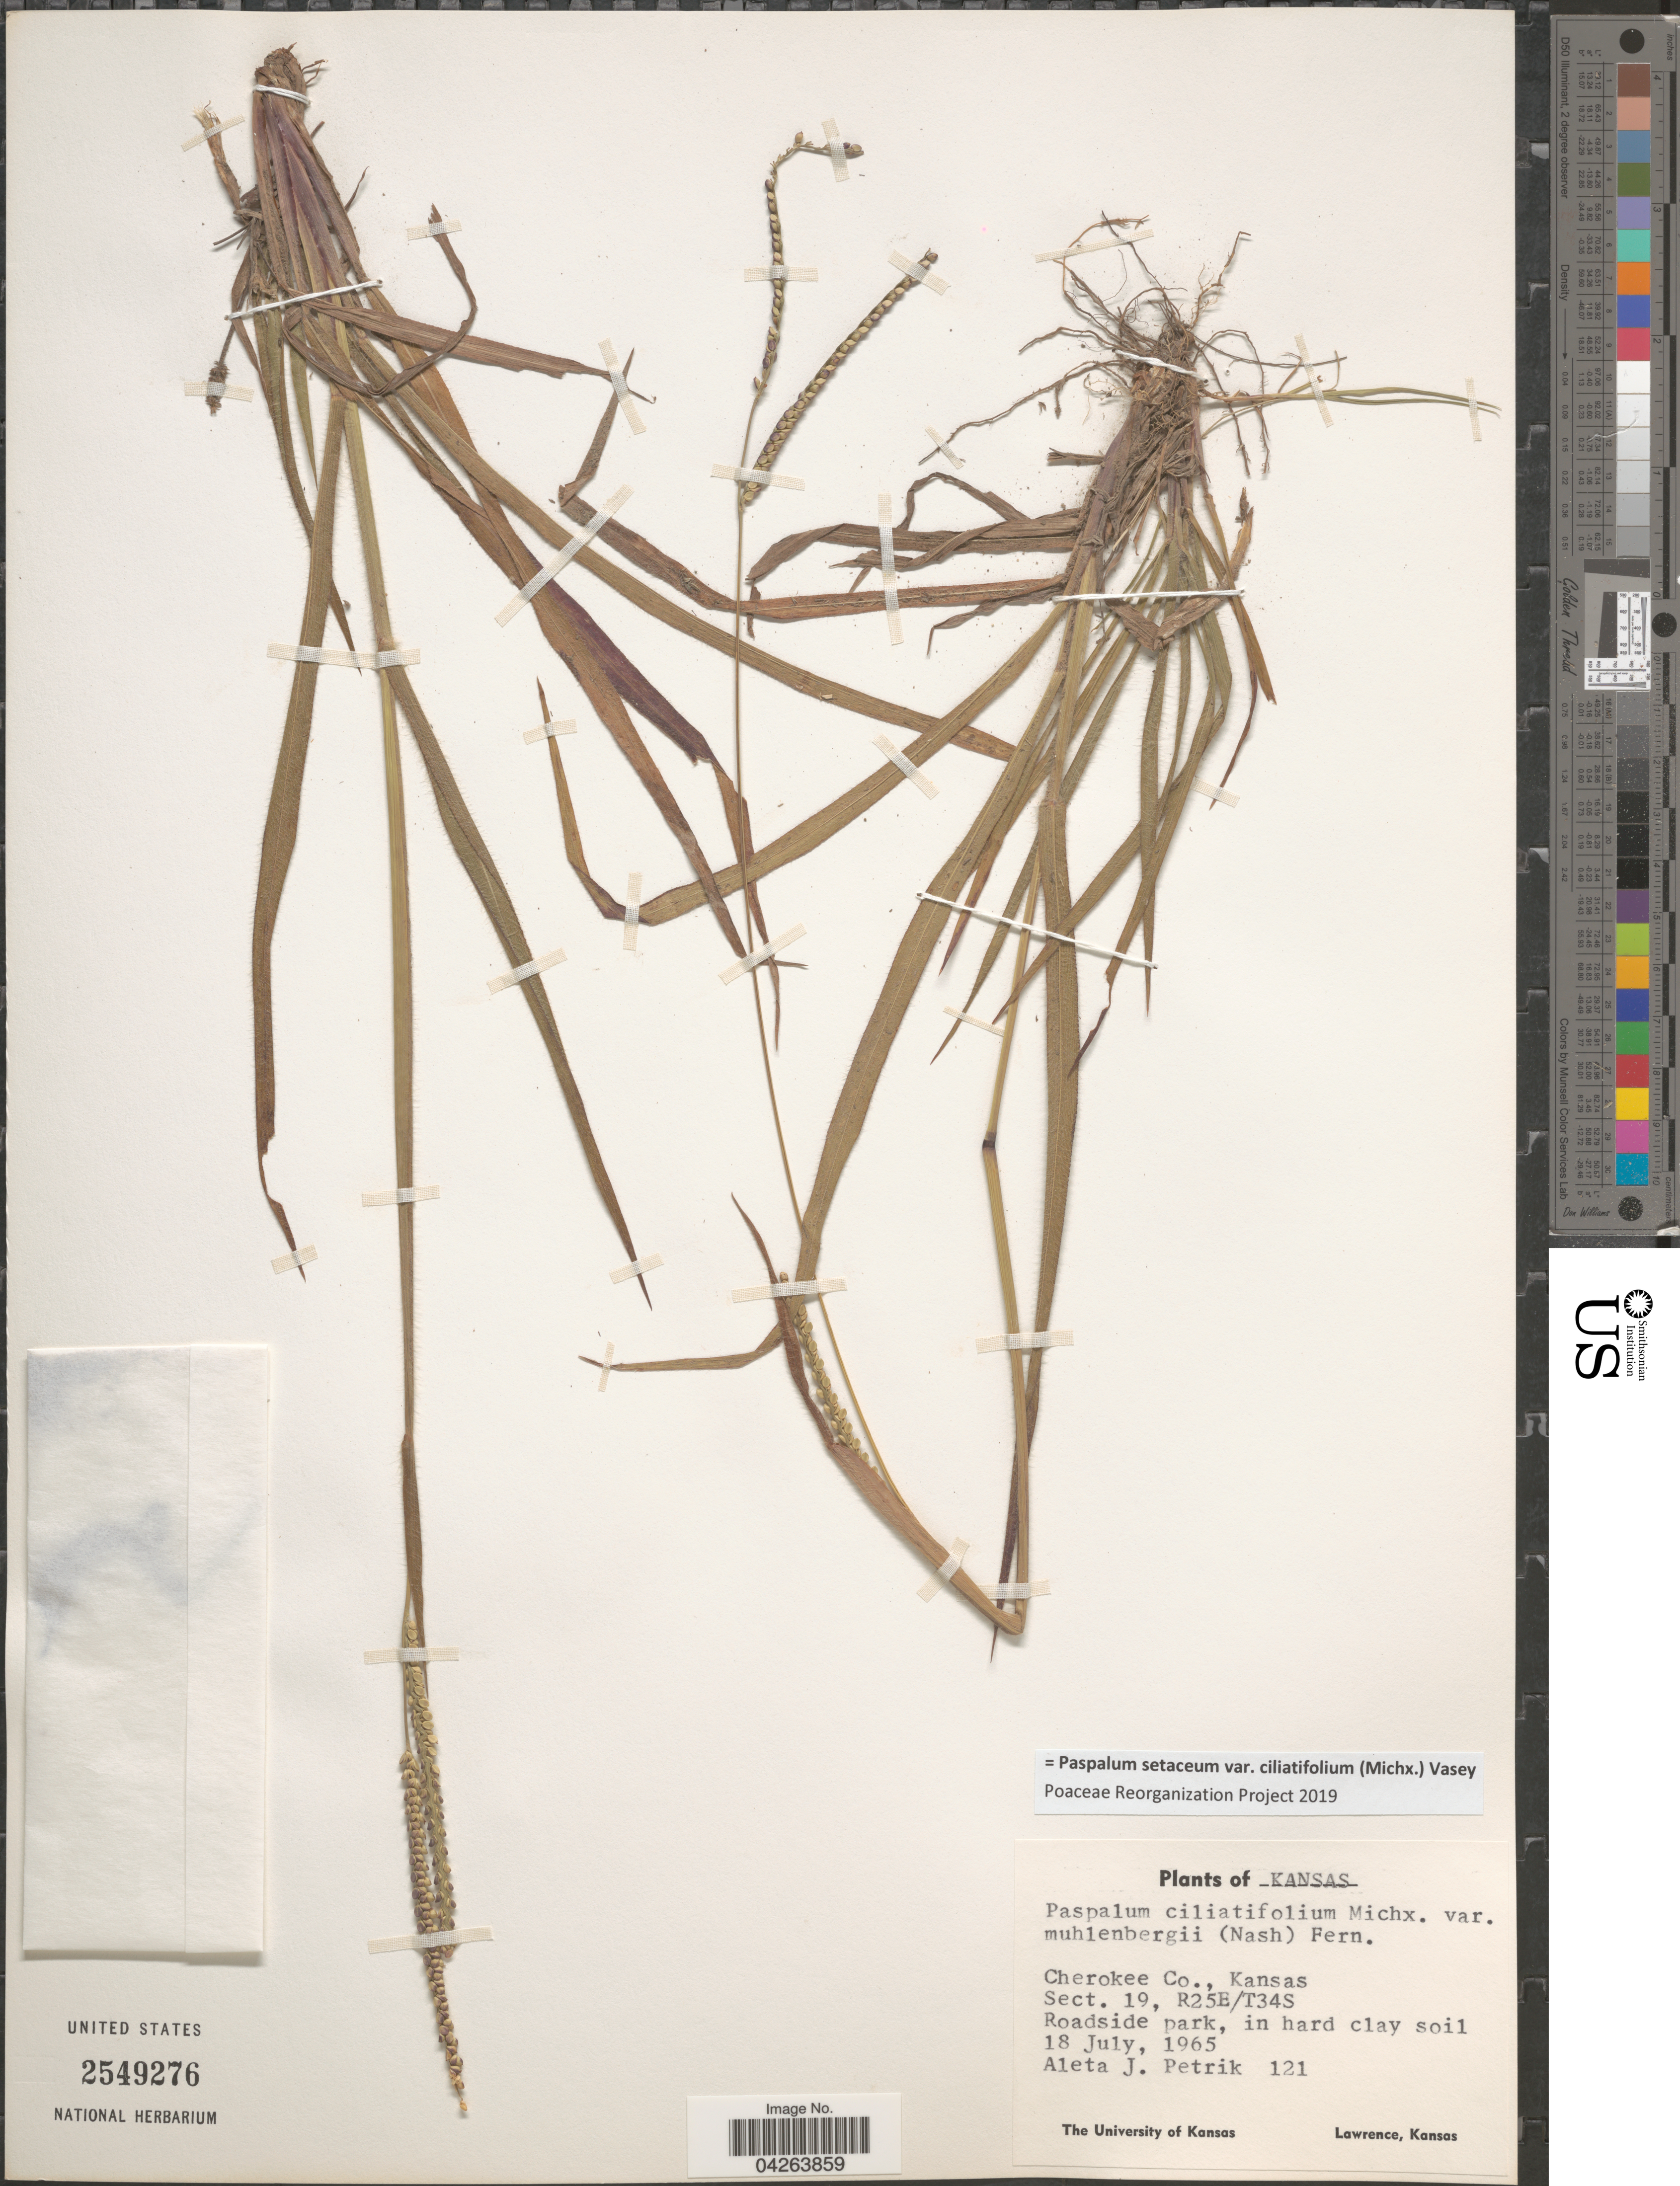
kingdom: Plantae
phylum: Tracheophyta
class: Liliopsida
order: Poales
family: Poaceae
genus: Paspalum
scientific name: Paspalum setaceum var. ciliatifolium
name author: (Michx.) Vasey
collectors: A. Petrik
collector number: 121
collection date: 1965-07-18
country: United States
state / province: Kansas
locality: Cherokee Co., Sect. 19, R25E/T34S.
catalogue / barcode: US 2549276